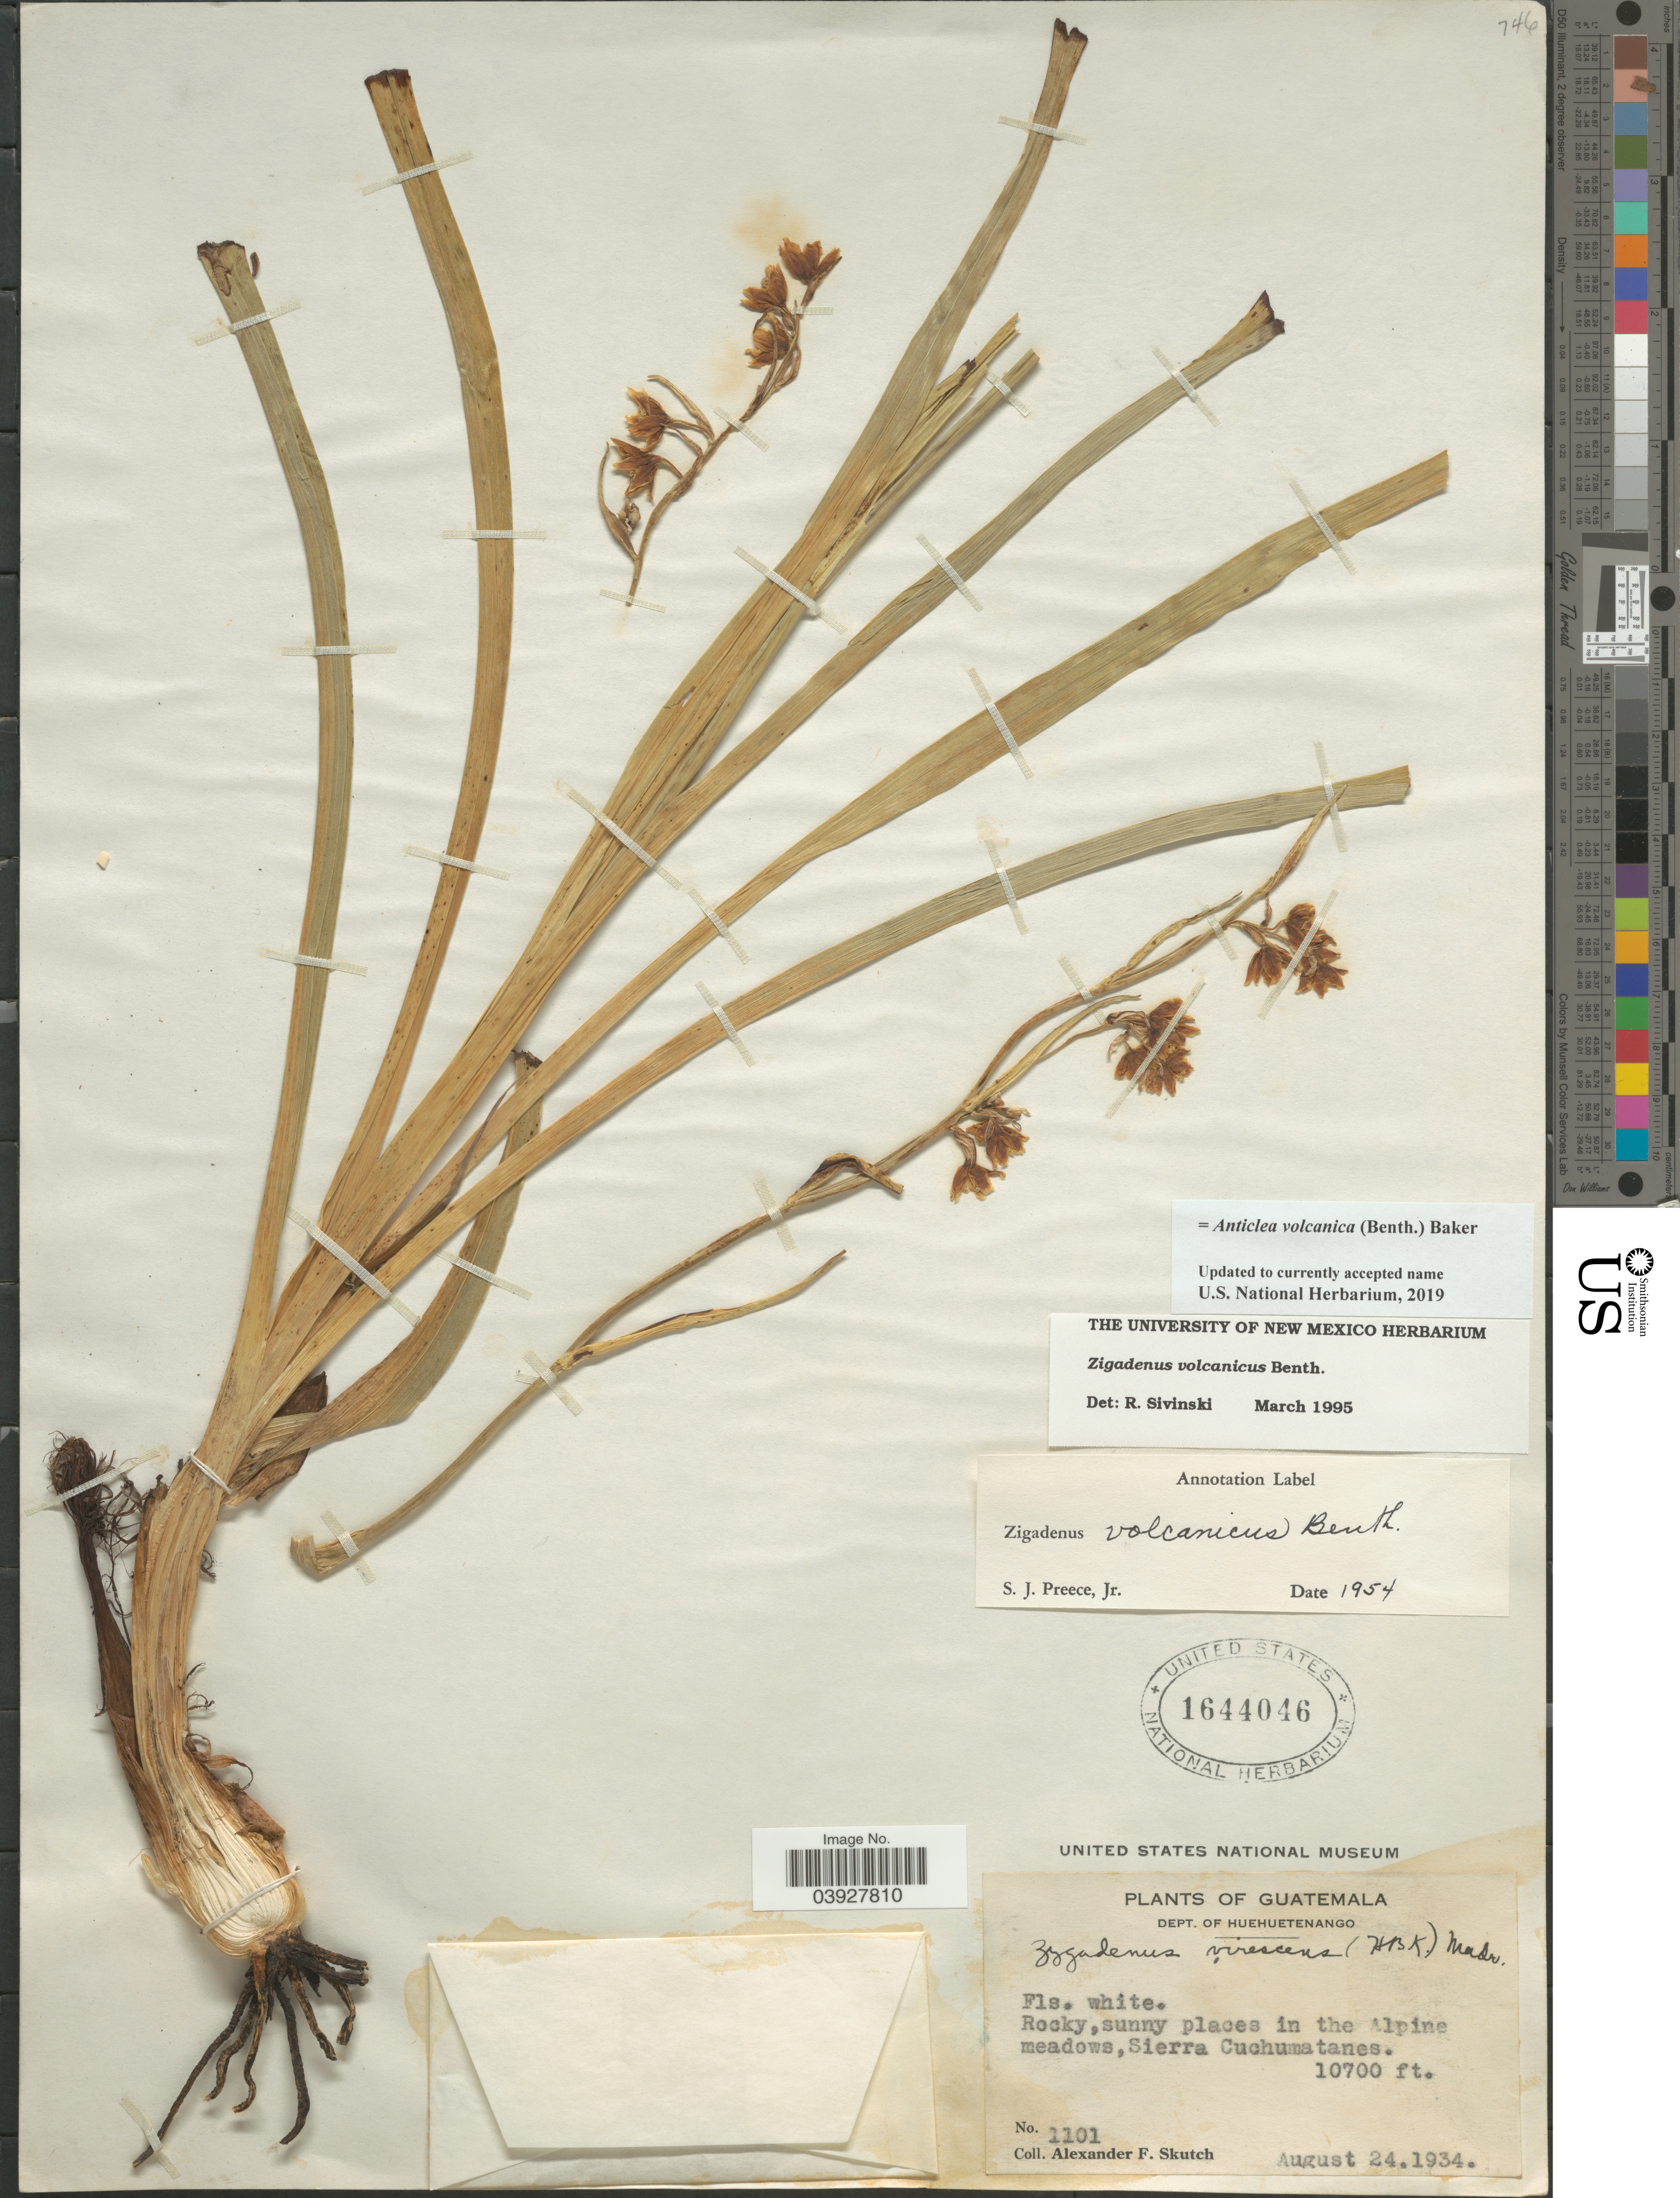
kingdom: Plantae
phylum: Tracheophyta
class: Liliopsida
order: Liliales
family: Melanthiaceae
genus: Anticlea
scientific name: Anticlea volcanica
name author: (Benth.) Baker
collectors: A. F. Skutch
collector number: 1101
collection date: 1934-08-24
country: Guatemala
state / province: Huehuetenango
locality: Dept. of Huehuetenango. Rocky, sunny places in the Alpine meadows, Sierra Cuchumatanes.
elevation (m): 3261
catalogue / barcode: US 1644046